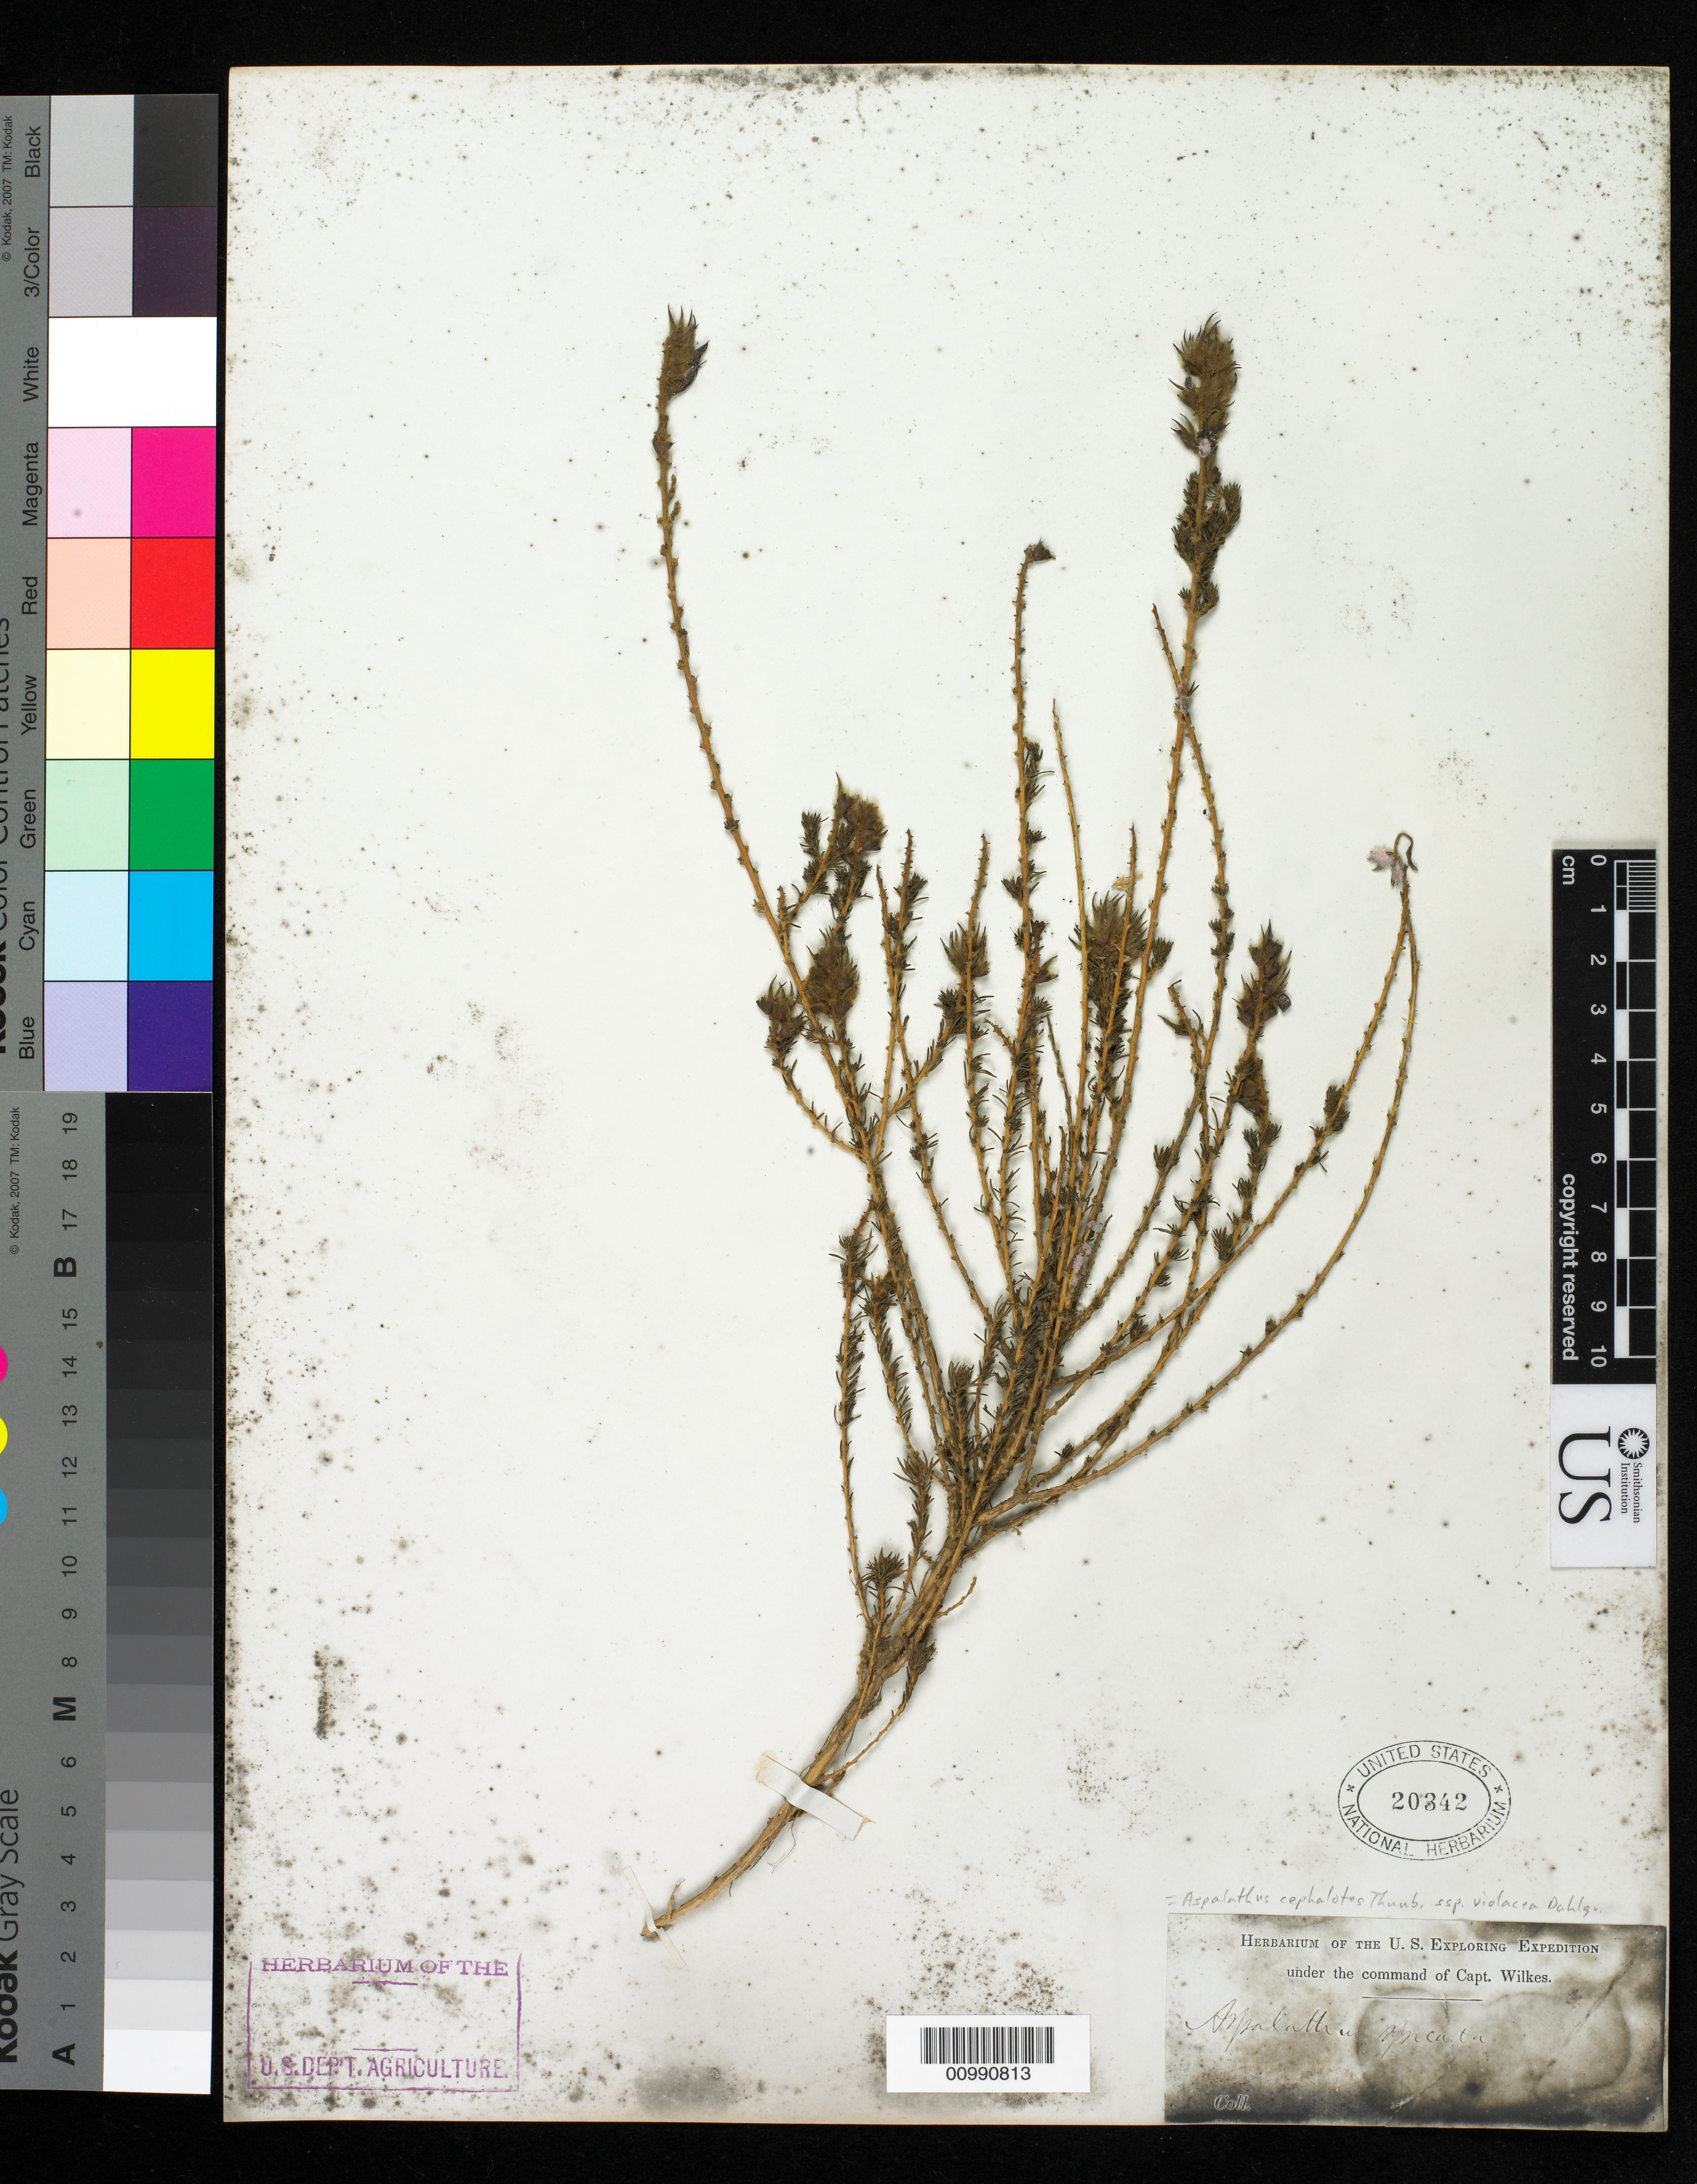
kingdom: Plantae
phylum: Tracheophyta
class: Magnoliopsida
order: Fabales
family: Fabaceae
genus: Aspalathus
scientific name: Aspalathus cephalotes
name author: Thunb.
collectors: Wilkes Explor. Exped.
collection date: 1838/1842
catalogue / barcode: US 20342